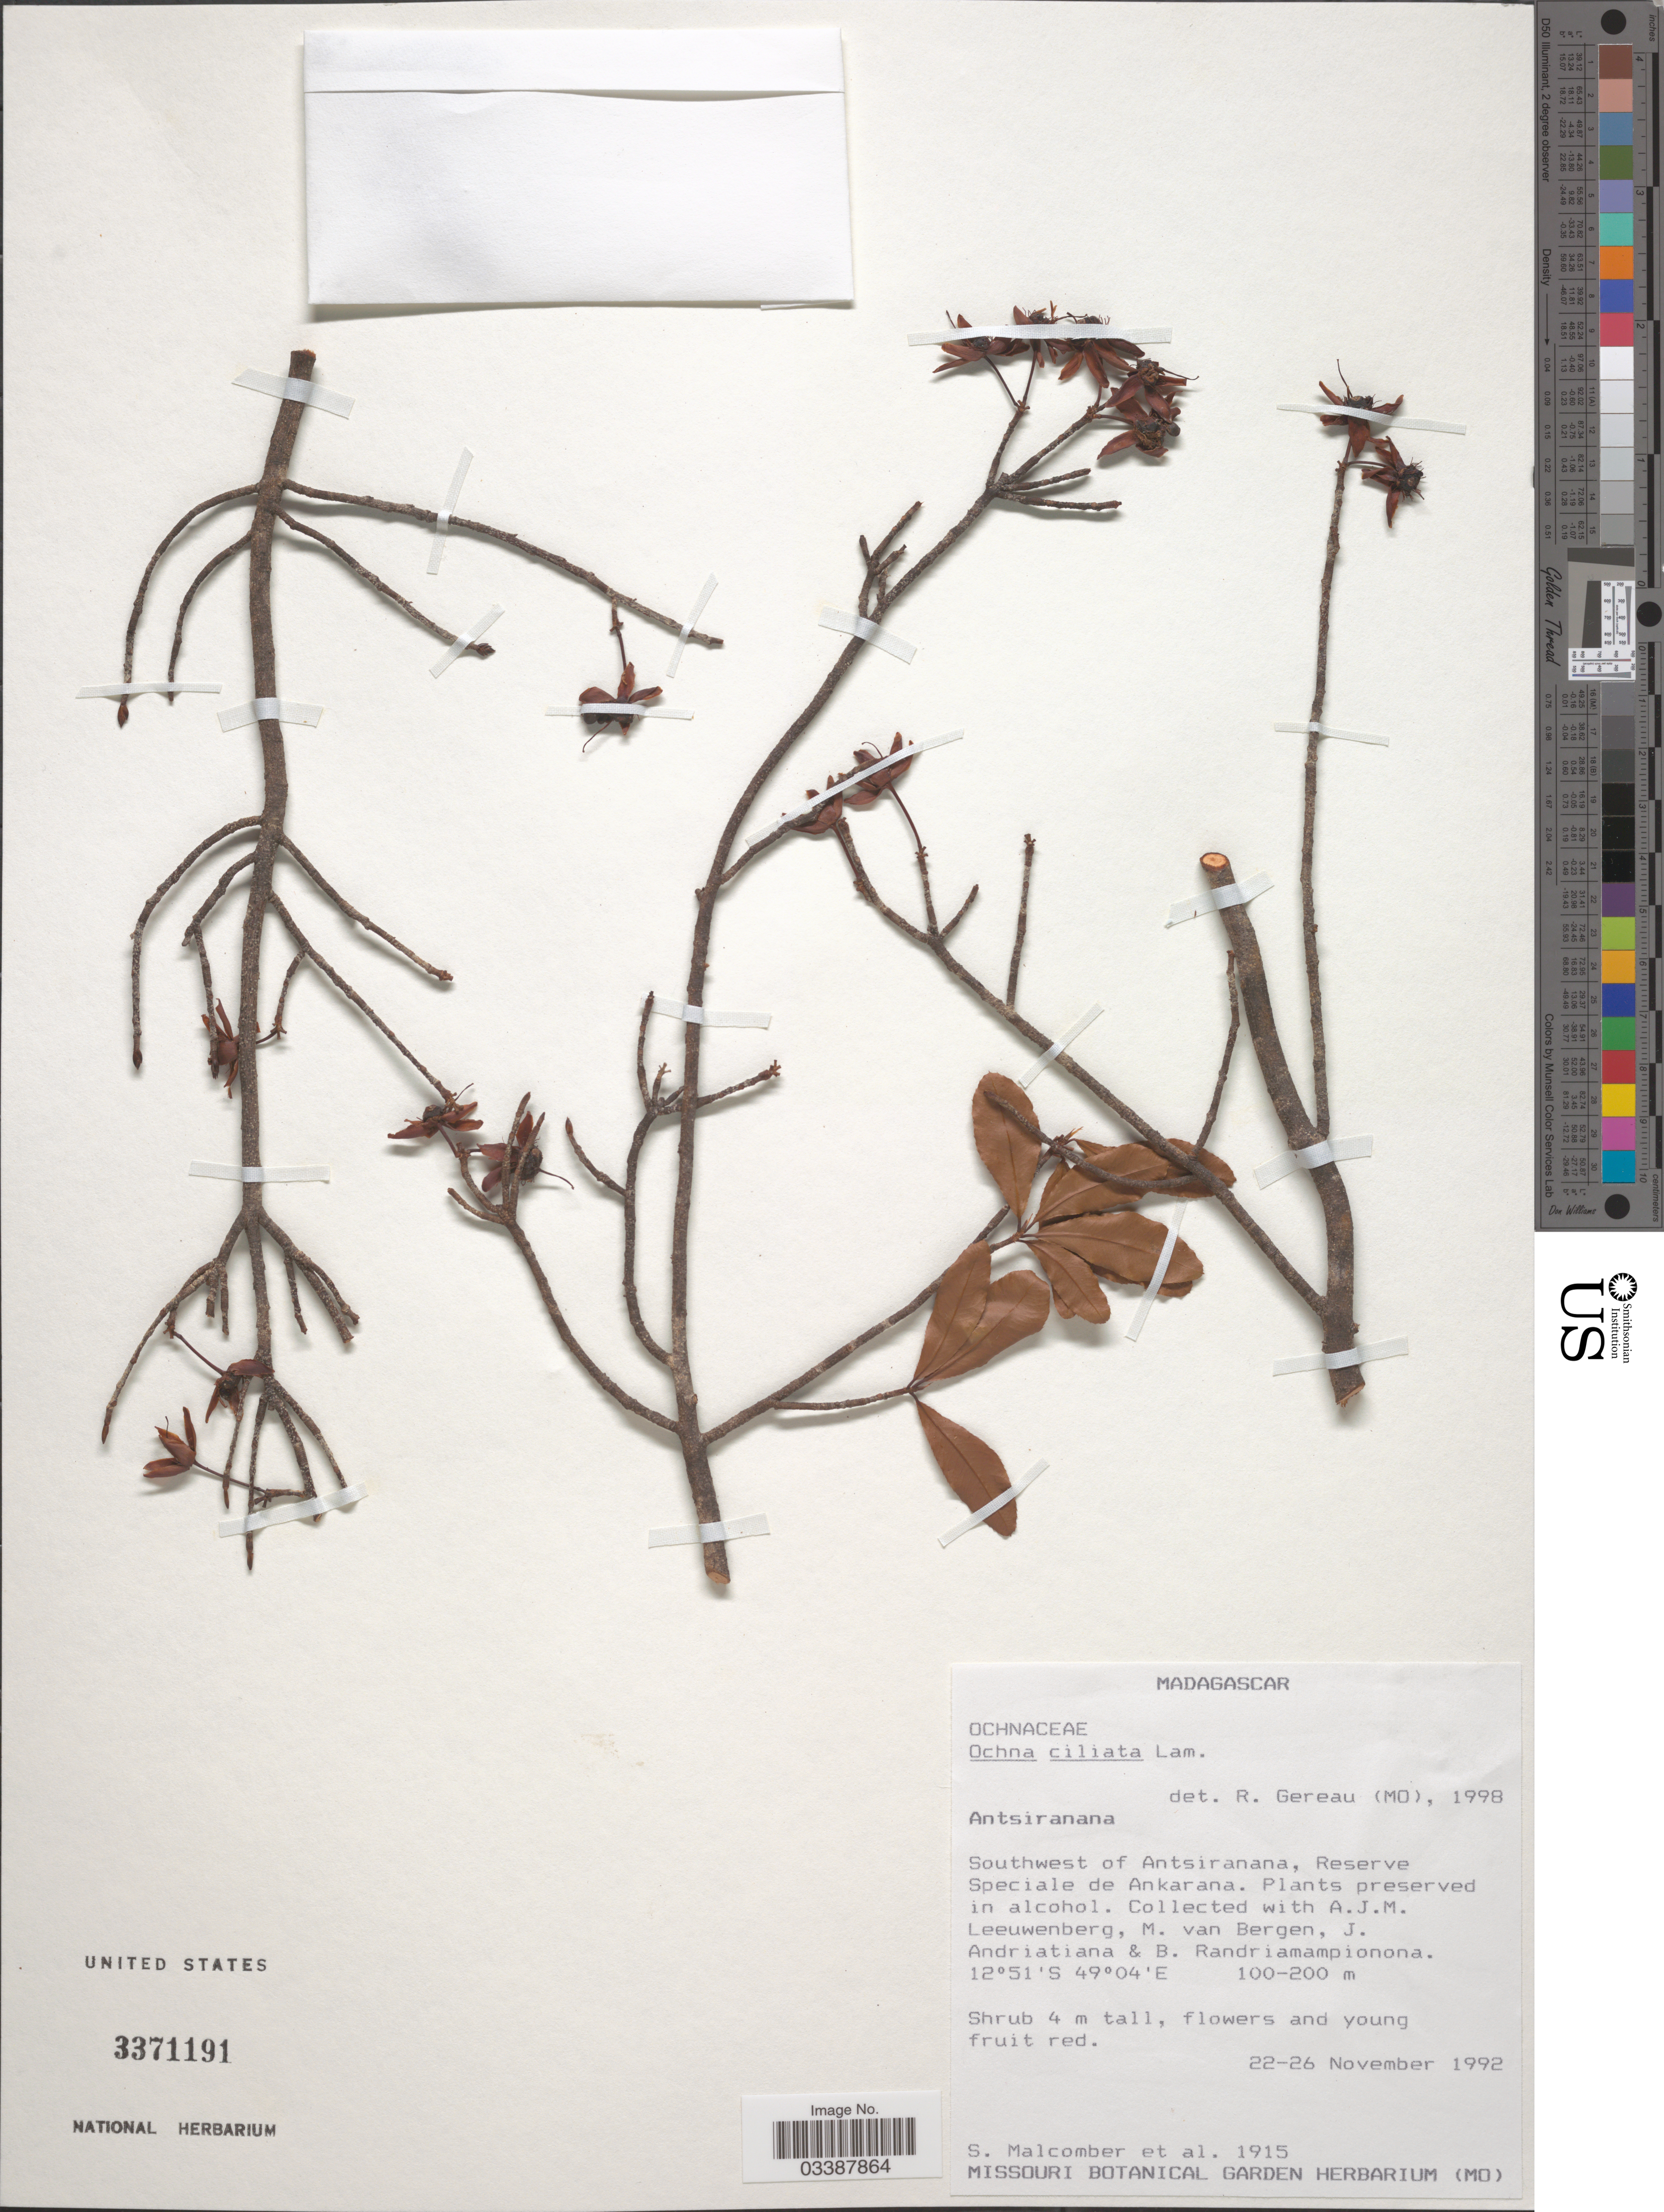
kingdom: Plantae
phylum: Tracheophyta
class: Magnoliopsida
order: Malpighiales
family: Ochnaceae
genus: Ochna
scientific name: Ochna ciliata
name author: Lam.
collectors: S. T. Malcomber, A. J. M. Leeuwenberg, M. van Bergen, J. Andriatiana & B. Randriamampionona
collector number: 1915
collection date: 1992-11-22/1992-11-26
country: Madagascar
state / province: Diana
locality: Southwest of Antsiranana, Reserve Speciale de Ankarana.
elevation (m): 100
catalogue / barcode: US 3371191